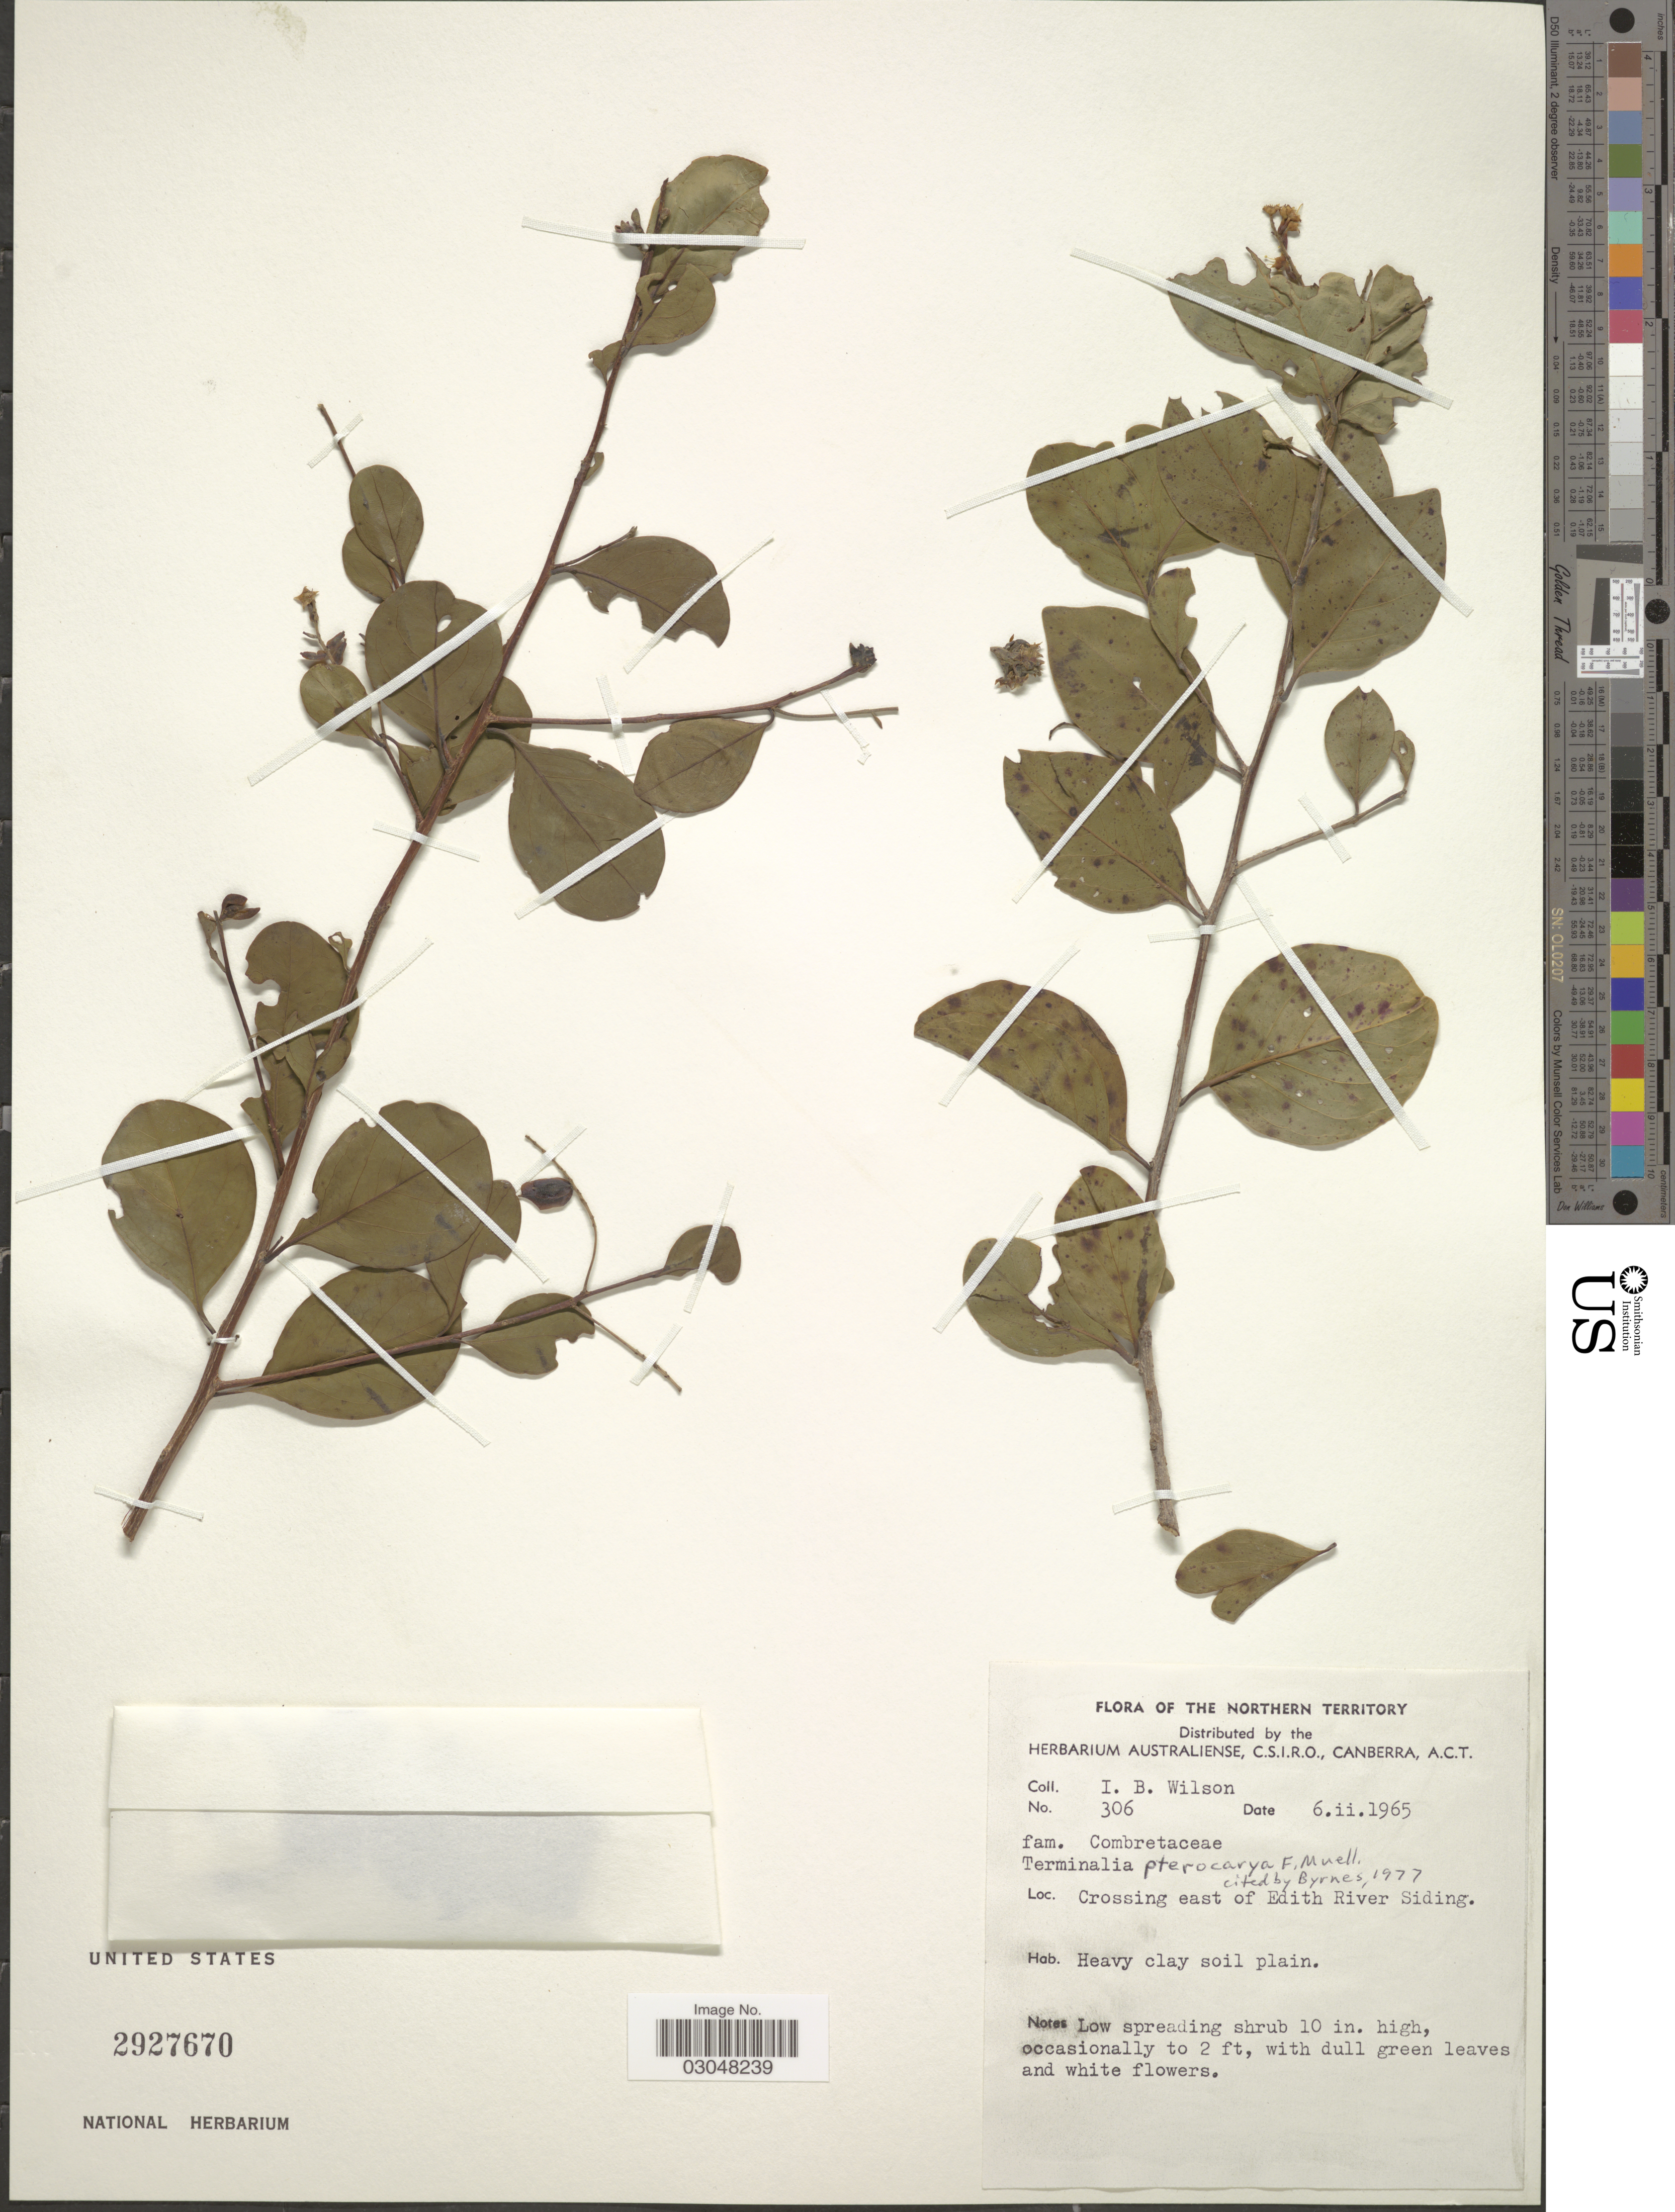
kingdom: Plantae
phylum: Tracheophyta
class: Magnoliopsida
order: Myrtales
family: Combretaceae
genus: Terminalia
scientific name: Terminalia pterocarpa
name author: Benth.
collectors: I. B. Wilson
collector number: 306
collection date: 1965-02-06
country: Australia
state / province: Northern Territory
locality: Crossing east of Edith River Siding.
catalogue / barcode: US 2927670